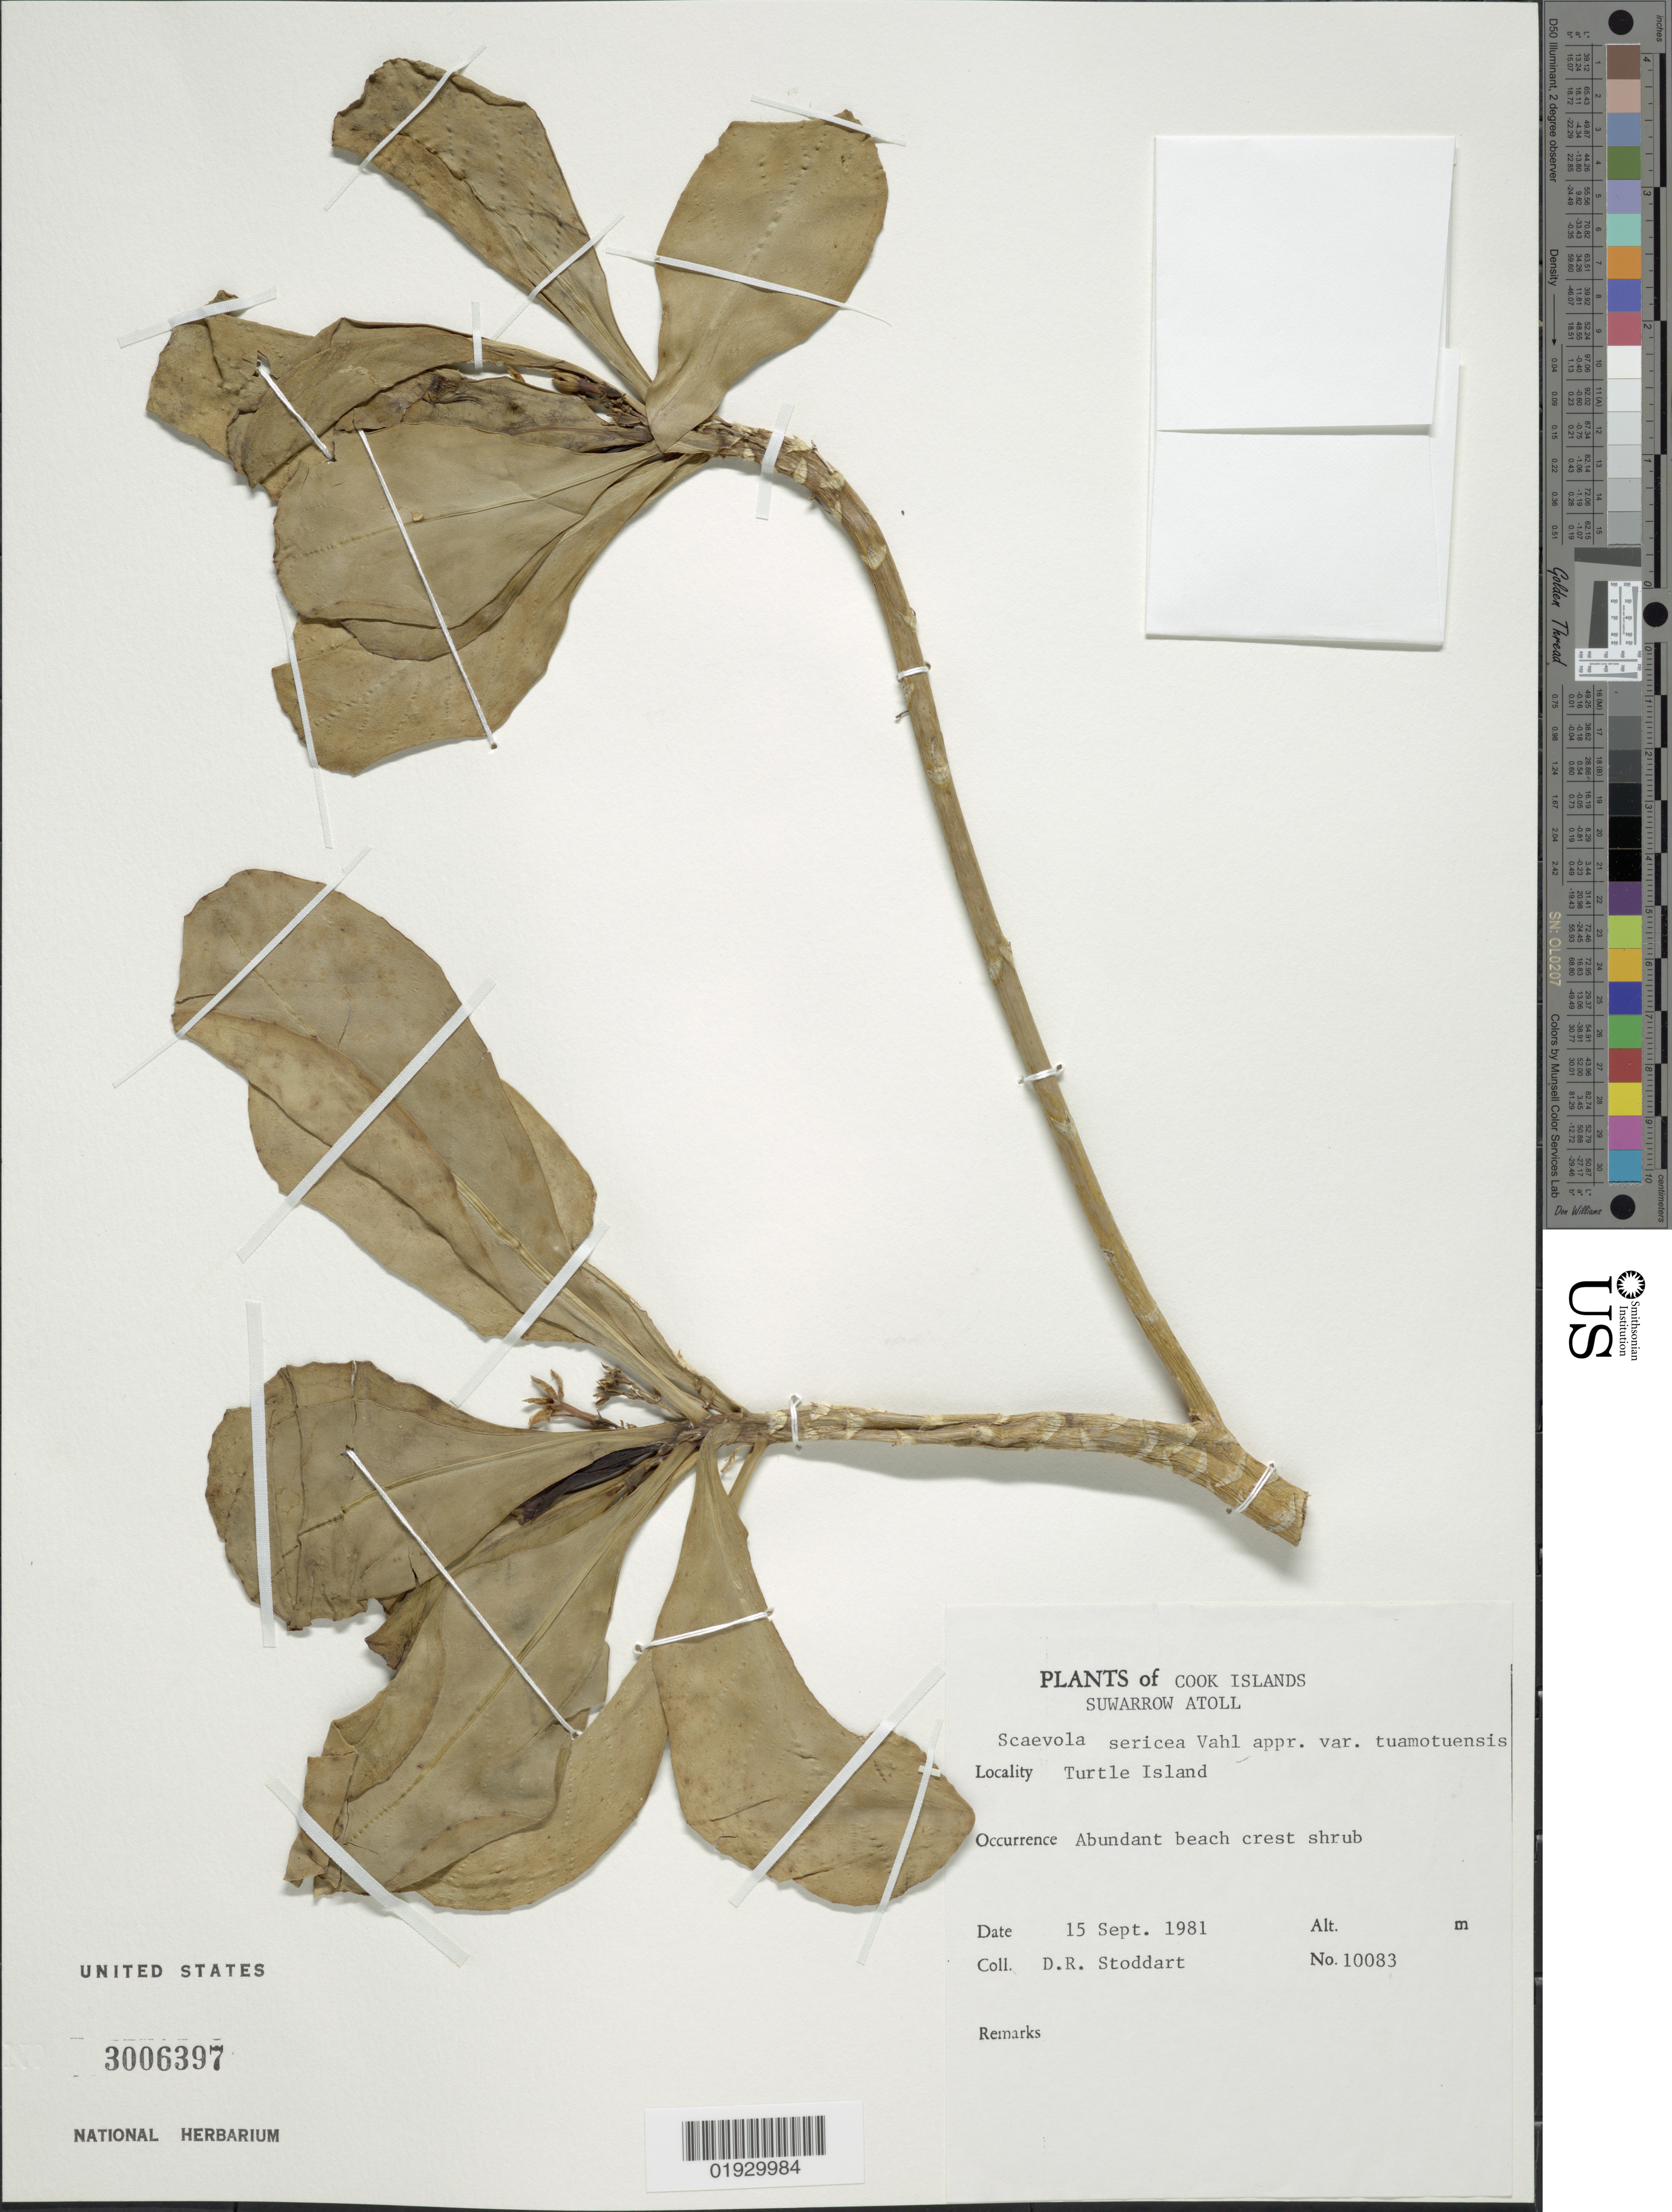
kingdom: Plantae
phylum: Tracheophyta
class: Magnoliopsida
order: Asterales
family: Goodeniaceae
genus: Scaevola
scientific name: Scaevola taccada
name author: (Gaertn.) Roxb.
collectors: D. R. Stoddart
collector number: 10083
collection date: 1981-09-15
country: Cook Islands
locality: Suwarrow Atoll, Turtle Island.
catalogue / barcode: US 3006397